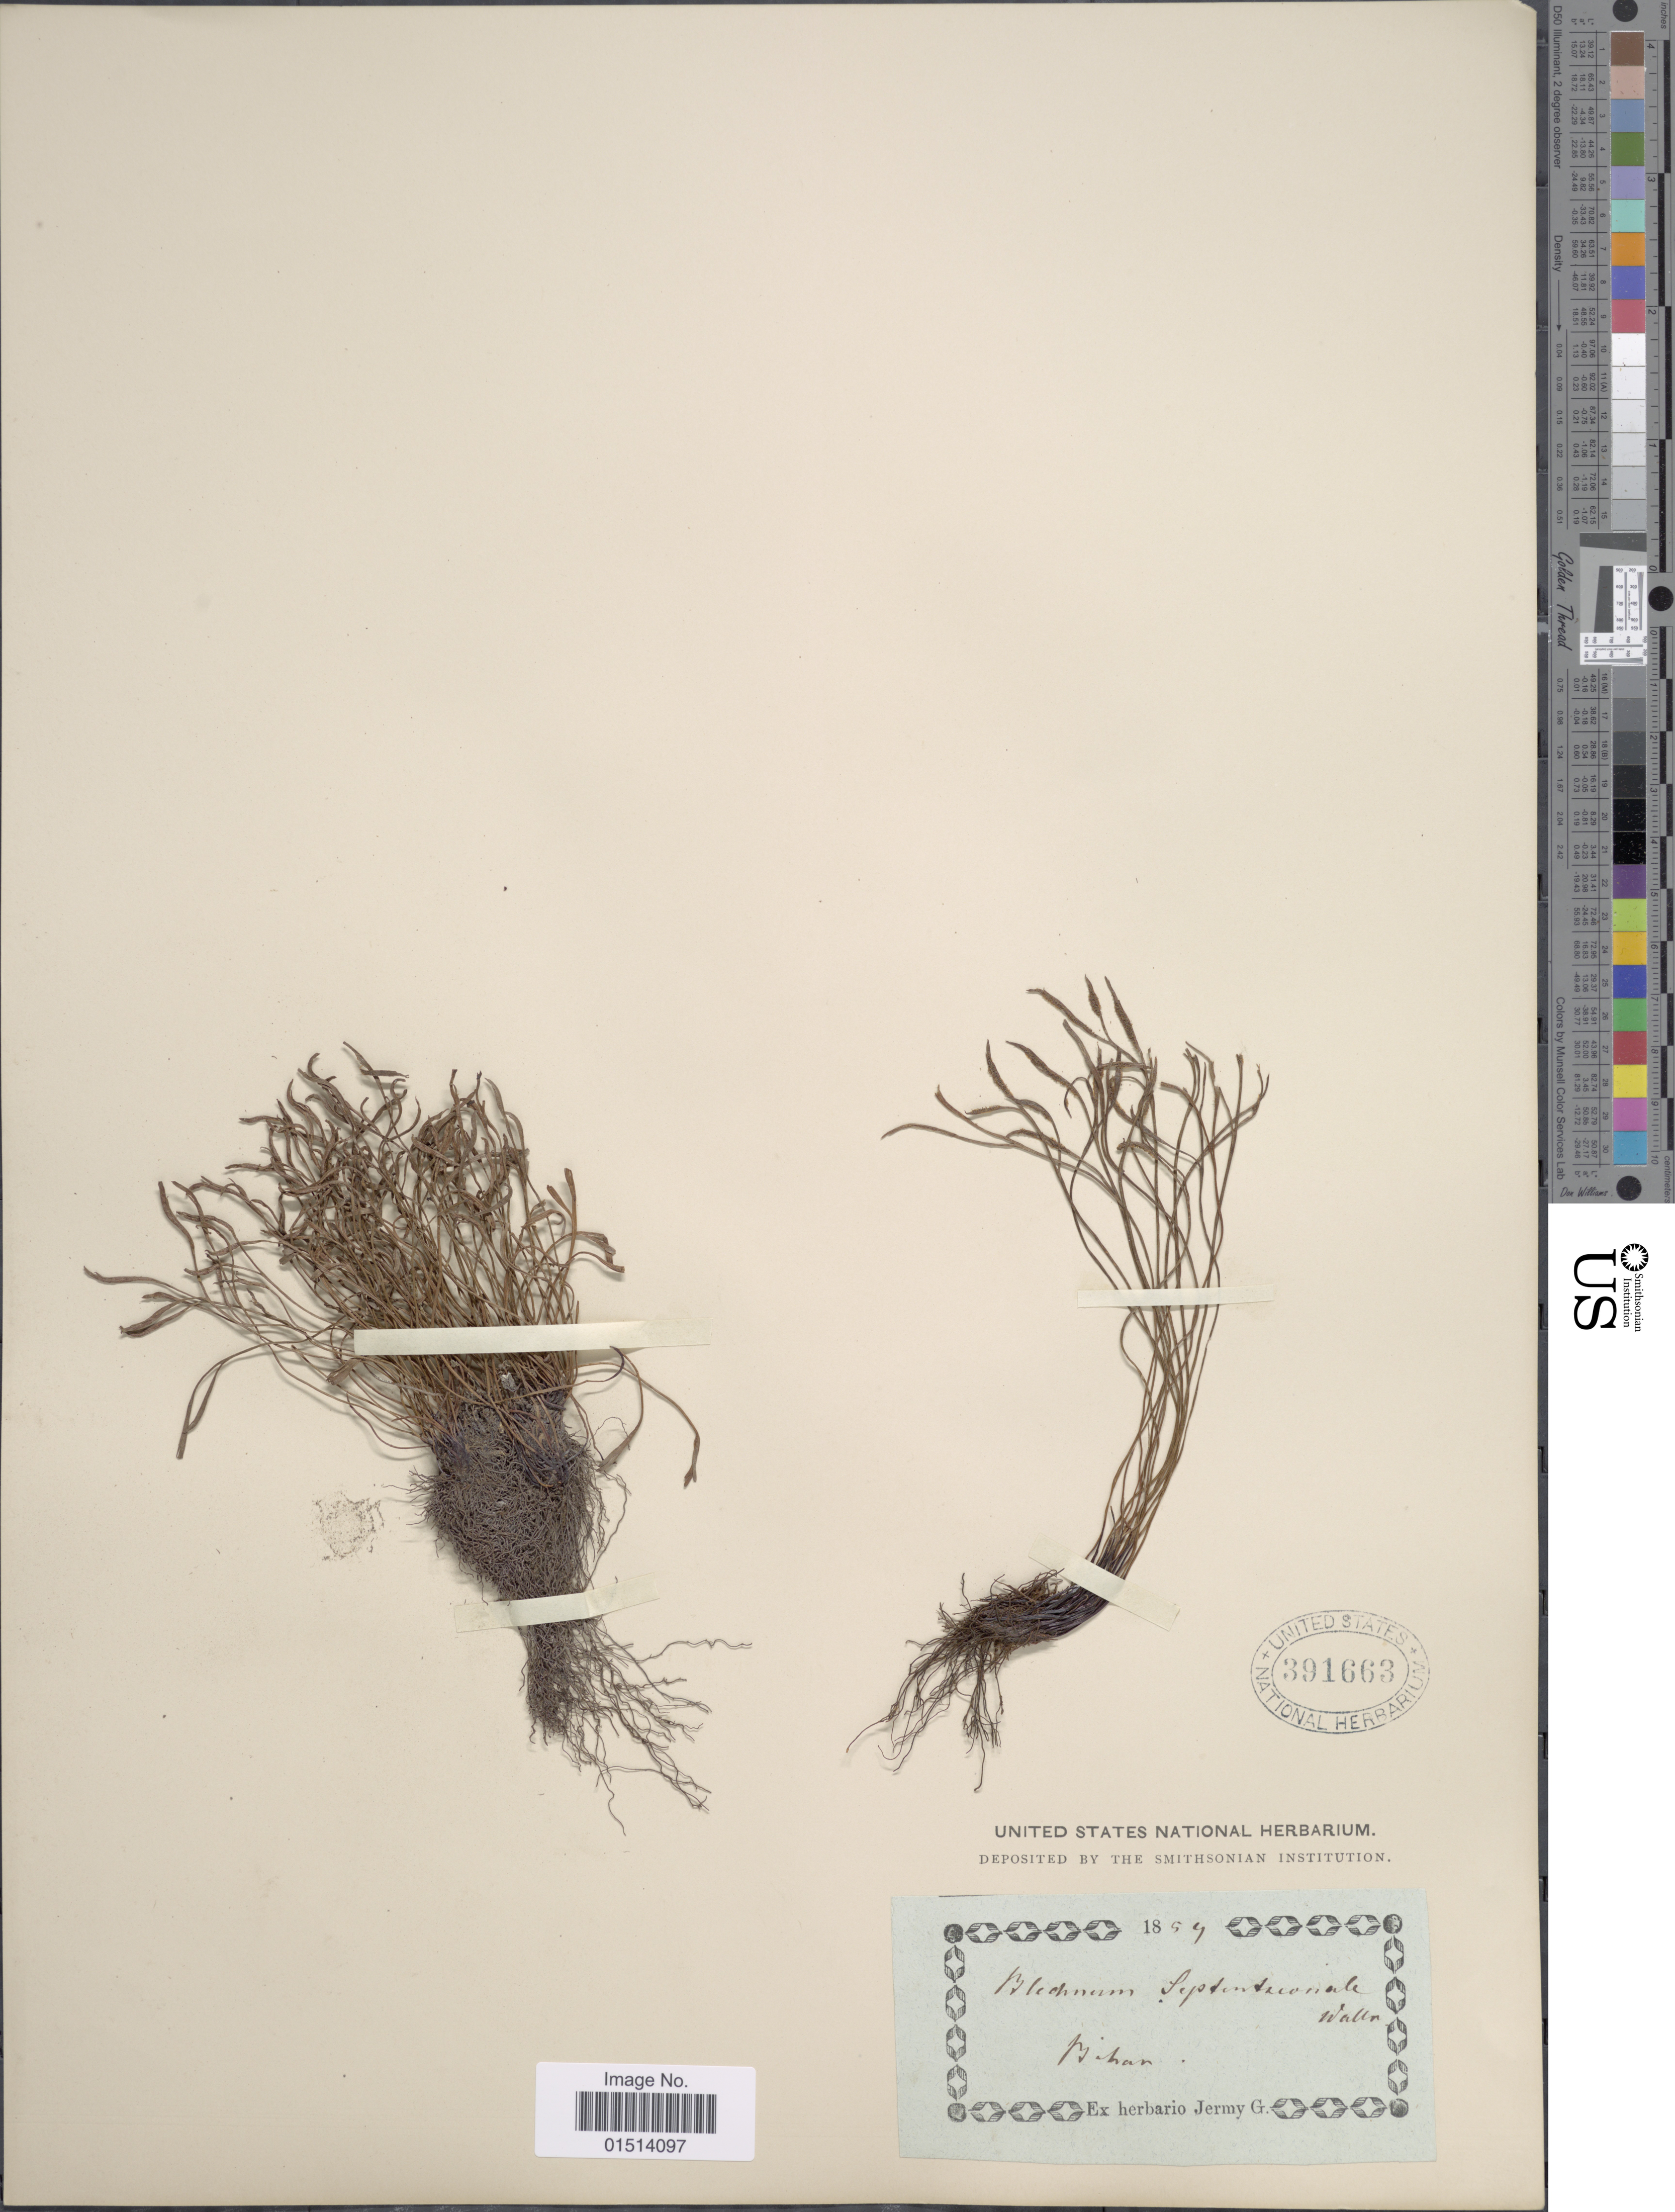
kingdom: Plantae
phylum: Tracheophyta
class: Polypodiopsida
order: Polypodiales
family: Aspleniaceae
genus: Asplenium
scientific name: Asplenium septentrionale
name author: (L.) Hoffm.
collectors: ex herb. G. Jermy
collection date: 1854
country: Hungary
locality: Mihan [interpreted]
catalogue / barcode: US 391663